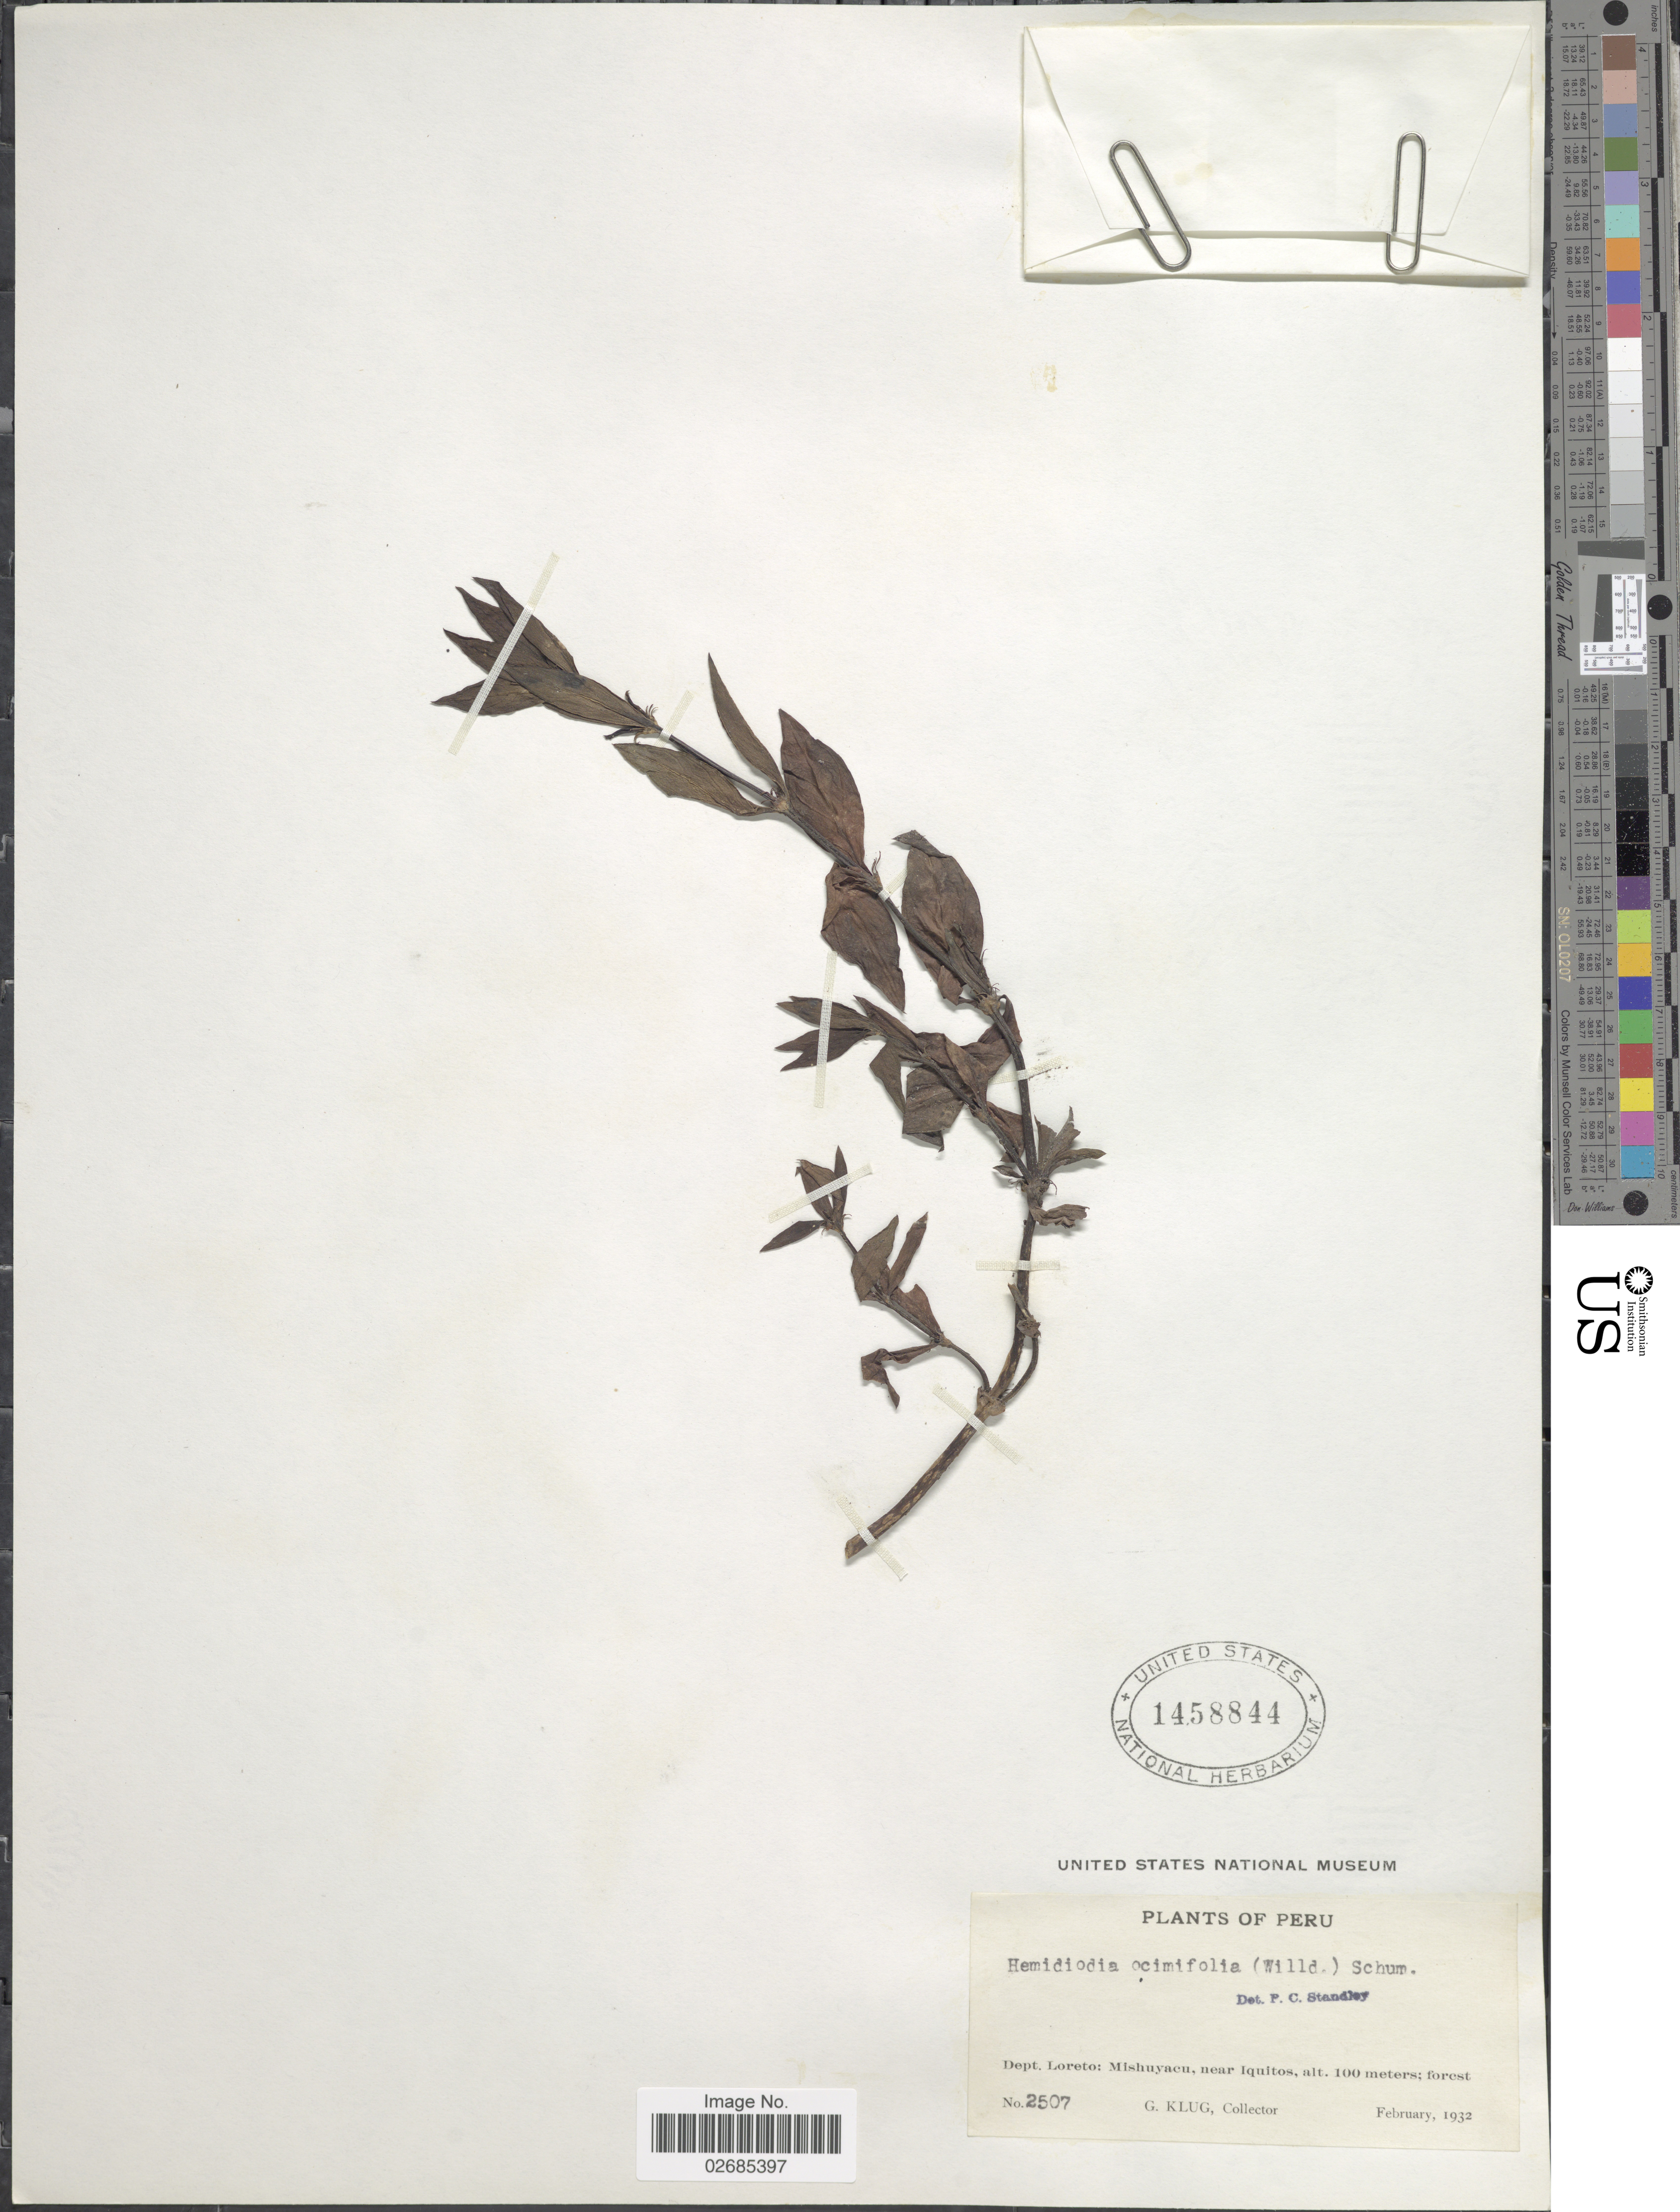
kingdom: Plantae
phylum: Tracheophyta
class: Magnoliopsida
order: Gentianales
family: Rubiaceae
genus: Hemidiodia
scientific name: Hemidiodia ocimifolia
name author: (Willd.) K. Schum.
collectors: G. Klug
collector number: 2507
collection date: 1932-02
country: Peru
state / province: Loreto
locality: Mishuyacu, near Iquitos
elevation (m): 100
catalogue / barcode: US 1458844